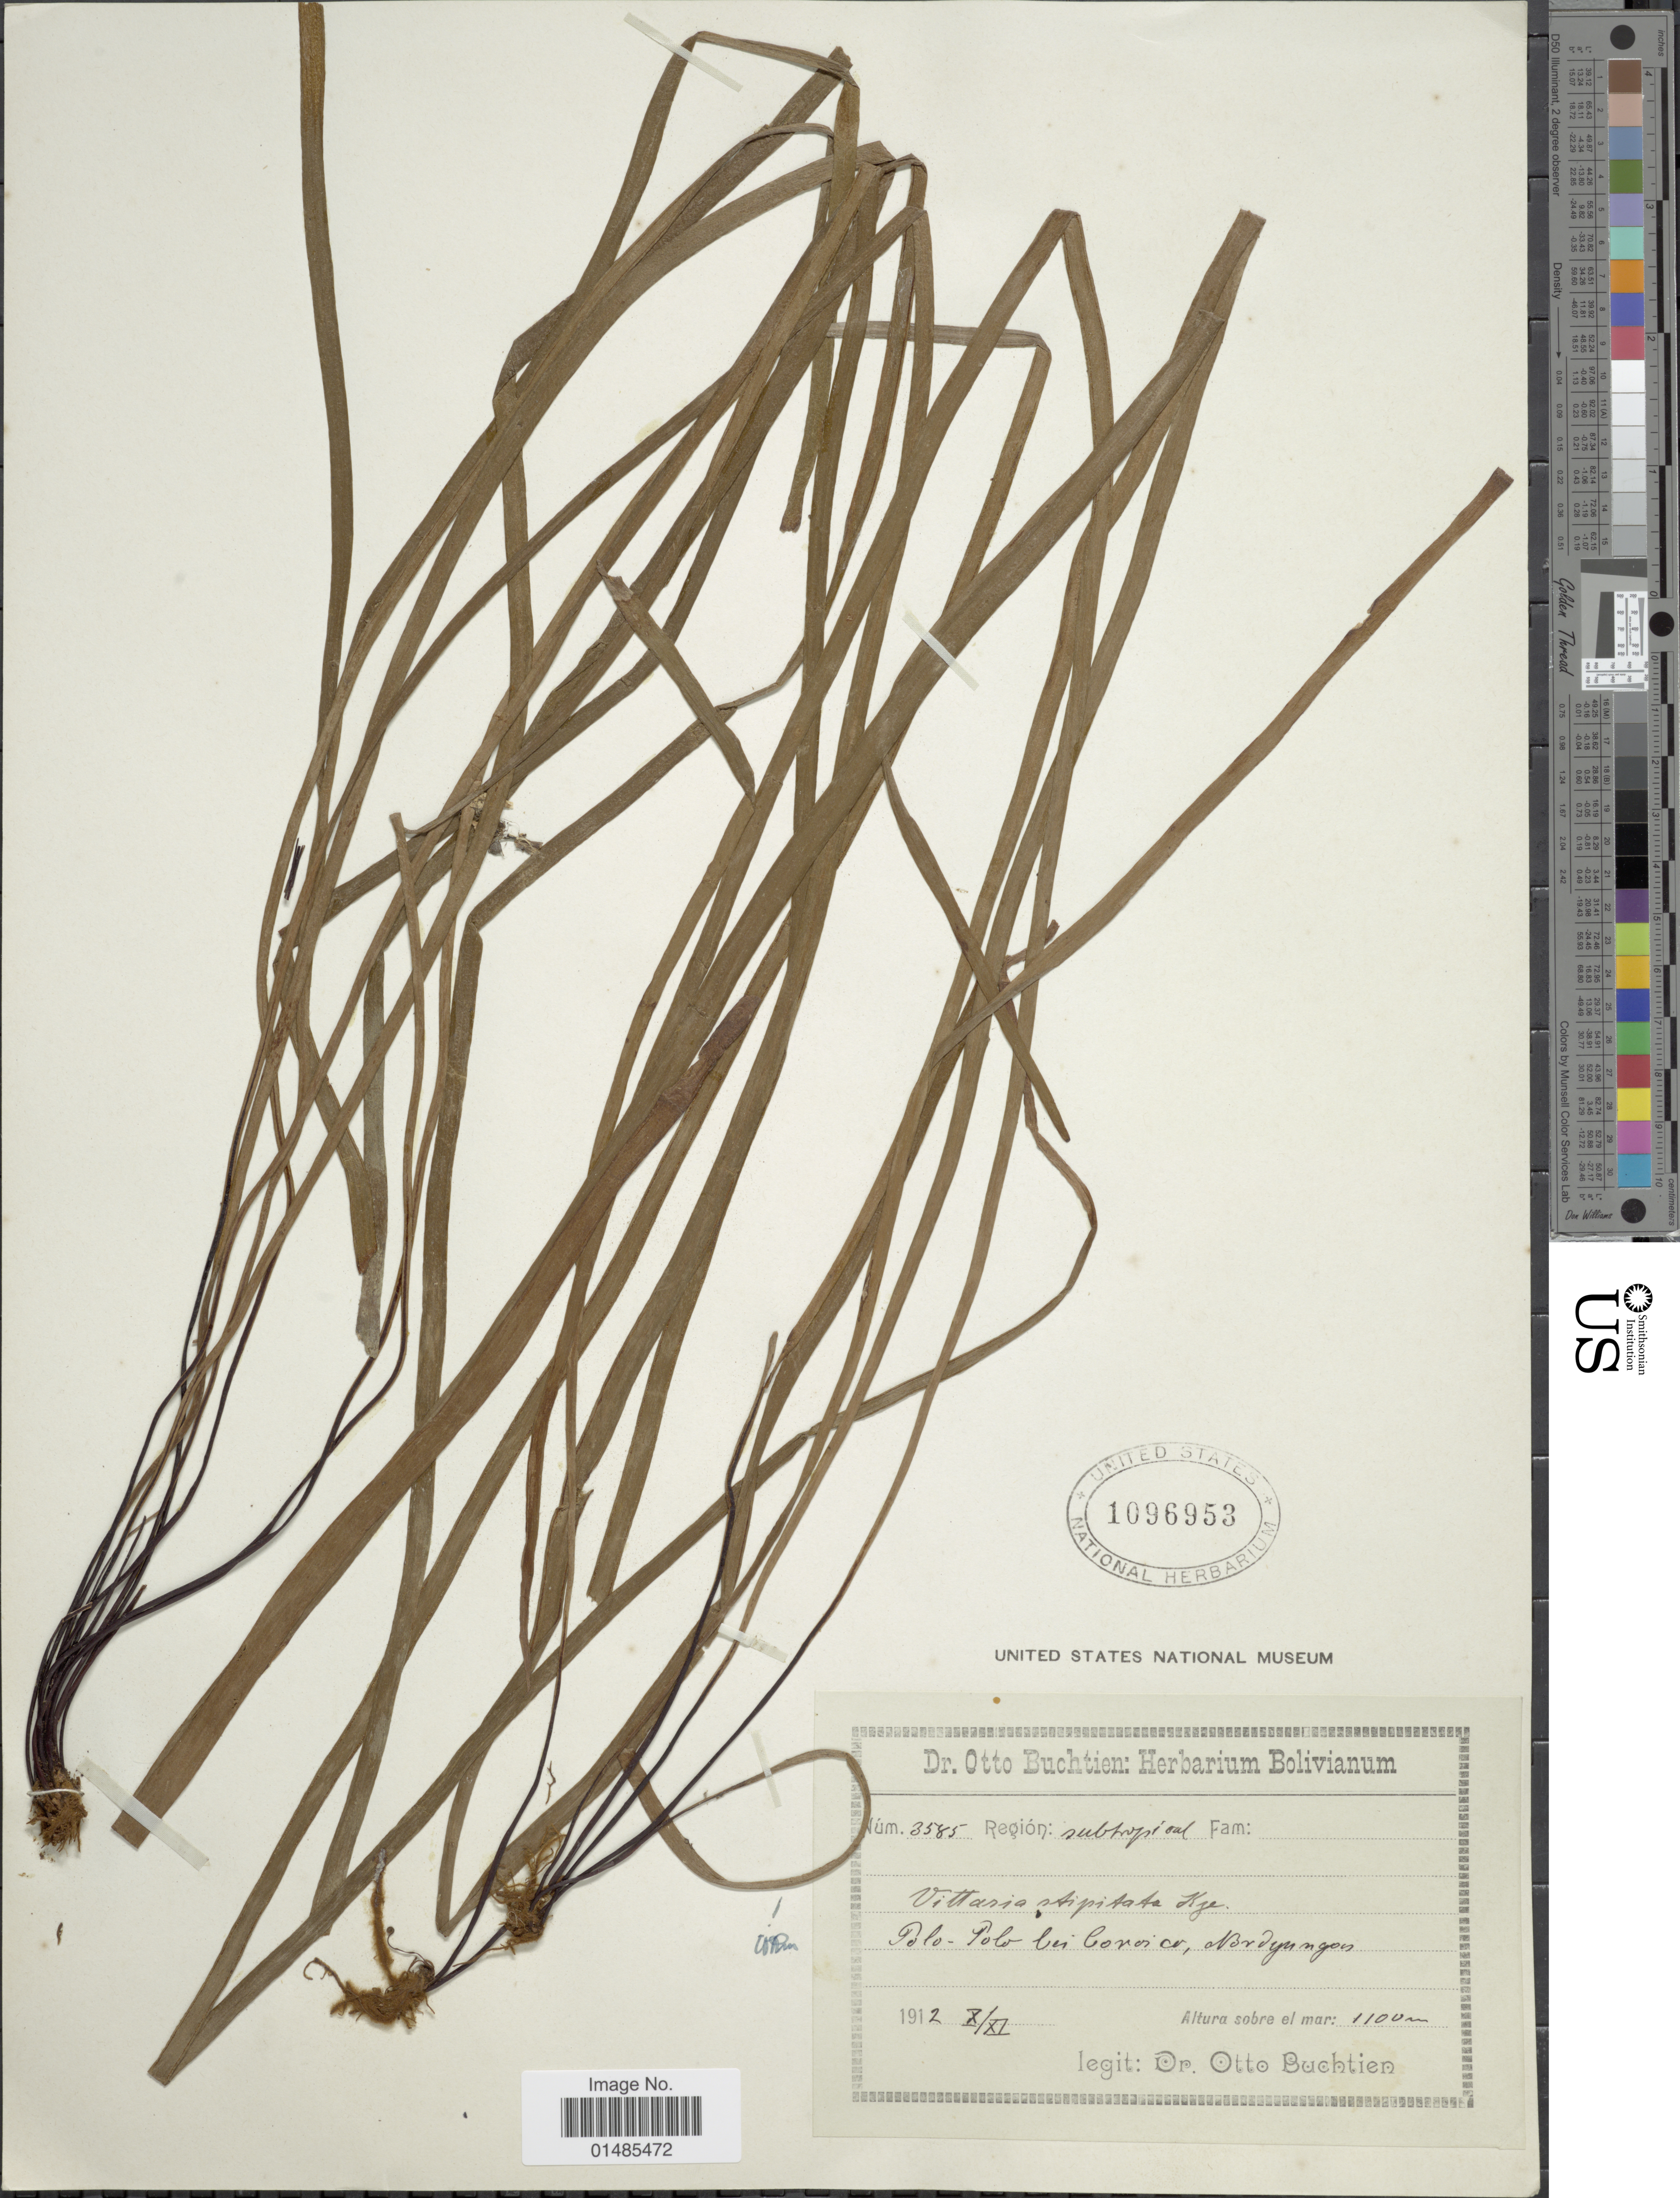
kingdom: Plantae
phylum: Tracheophyta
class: Polypodiopsida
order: Polypodiales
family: Pteridaceae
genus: Radiovittaria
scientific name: Radiovittaria stipitata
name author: (Kunze) E.H. Crane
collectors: O. Buchtien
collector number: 3585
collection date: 1912-10/1912-11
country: Bolivia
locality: Polo-Polo bei Coroico, Nordyungas.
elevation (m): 1100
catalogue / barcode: US 1096953